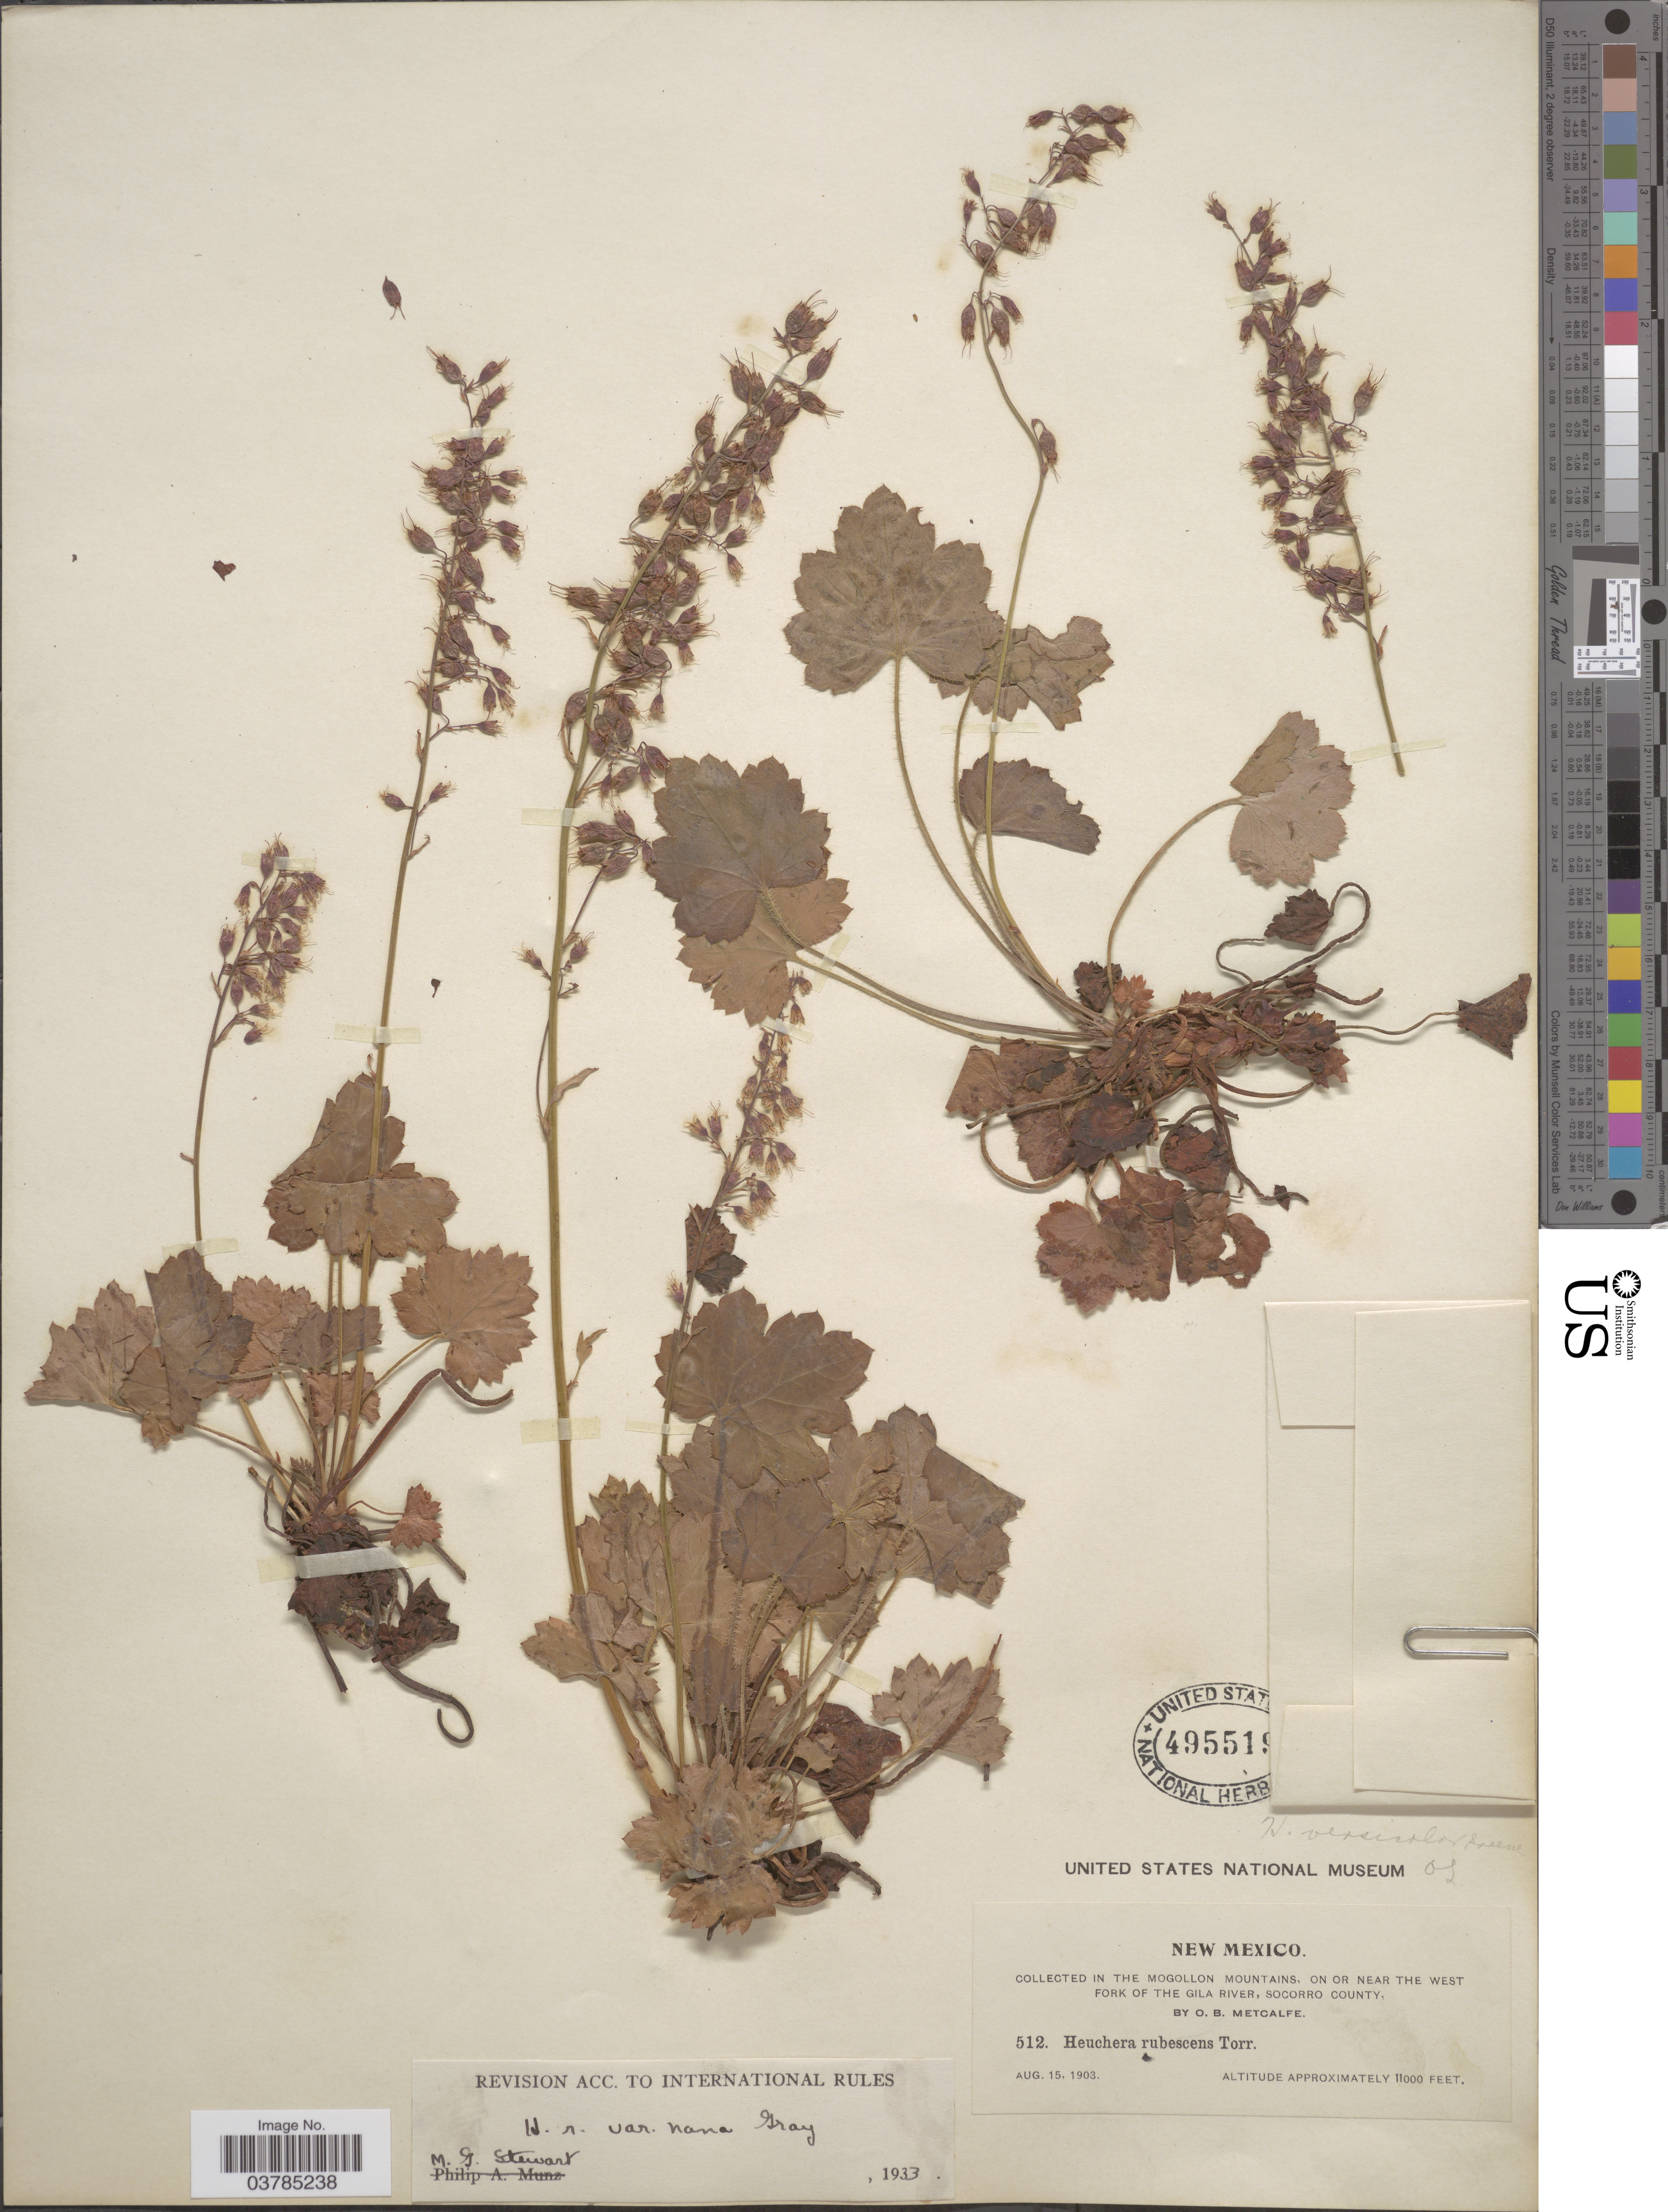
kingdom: Plantae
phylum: Tracheophyta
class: Magnoliopsida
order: Saxifragales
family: Saxifragaceae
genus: Heuchera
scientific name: Heuchera rubescens var. nana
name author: A. Gray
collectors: O. B. Metcalfe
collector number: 512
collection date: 1903-08-15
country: United States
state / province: New Mexico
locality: In the Mogollon Mountains, on or near the West Fork of the Gila River, Socorro County.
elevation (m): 3353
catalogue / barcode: US 495519